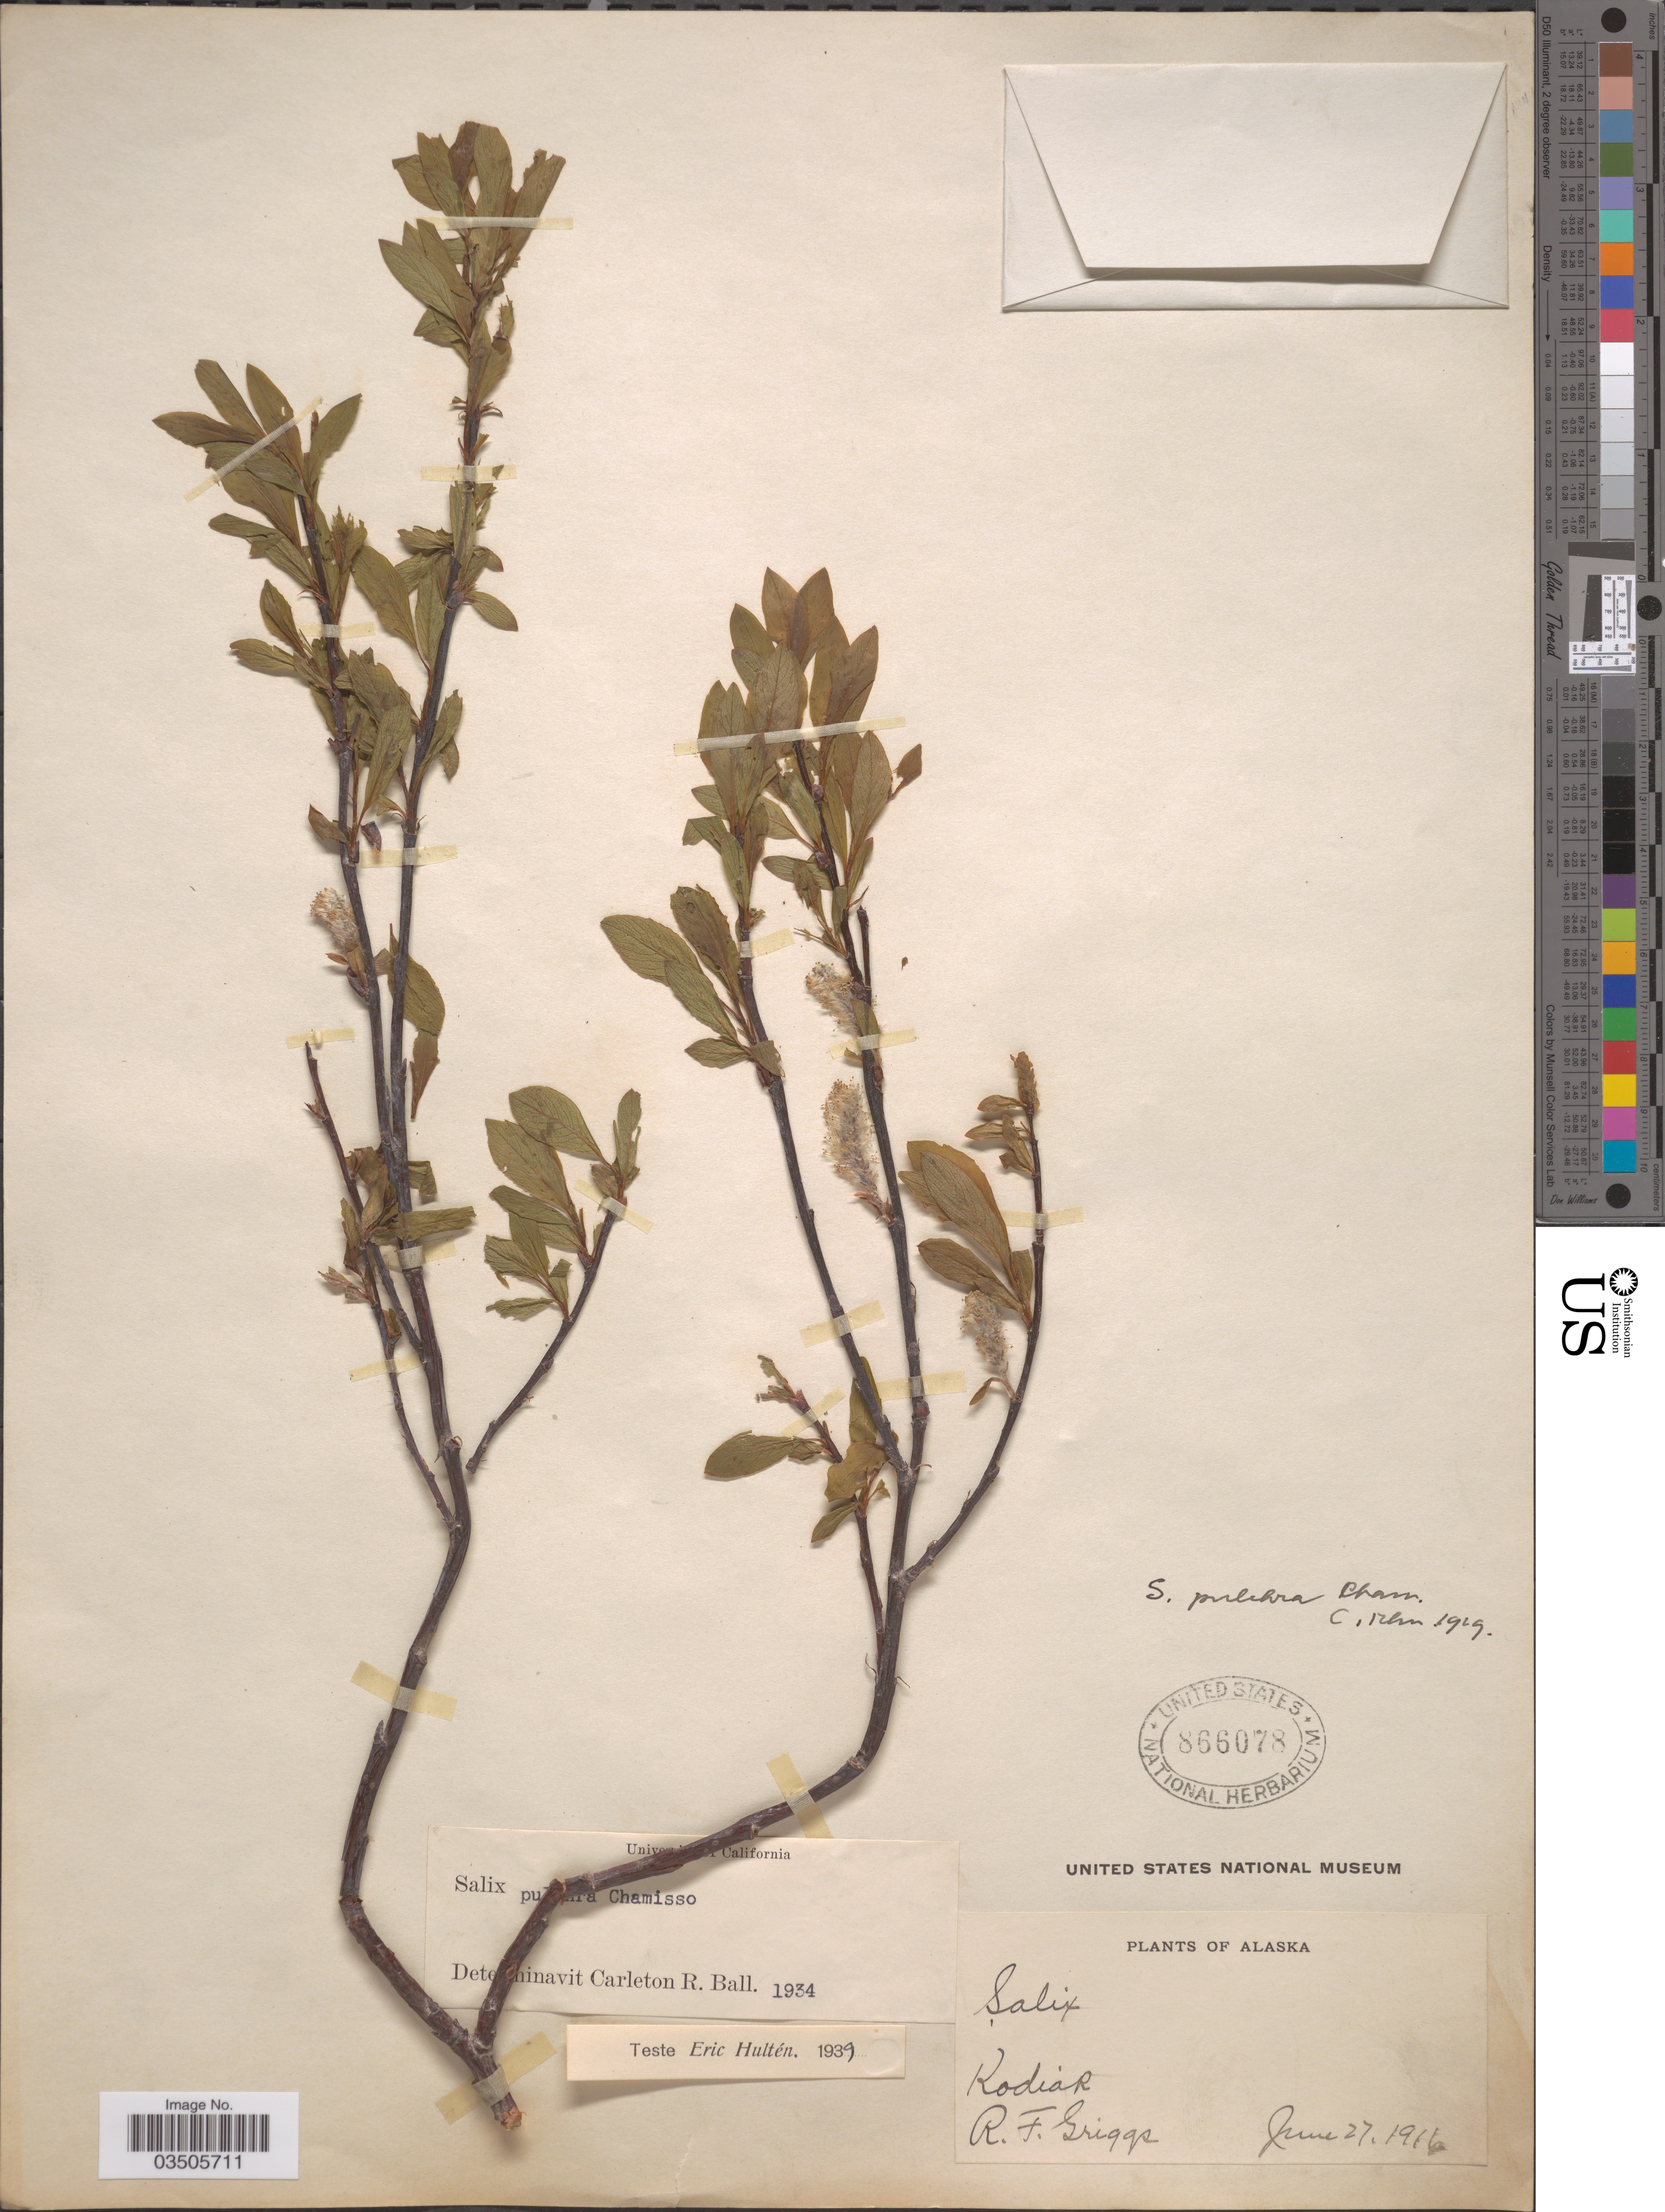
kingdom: Plantae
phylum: Tracheophyta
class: Magnoliopsida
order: Malpighiales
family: Salicaceae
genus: Salix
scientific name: Salix pulchra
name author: Cham.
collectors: R. F. Griggs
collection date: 1916-06-27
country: United States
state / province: Alaska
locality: Kodiak.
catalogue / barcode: US 866078